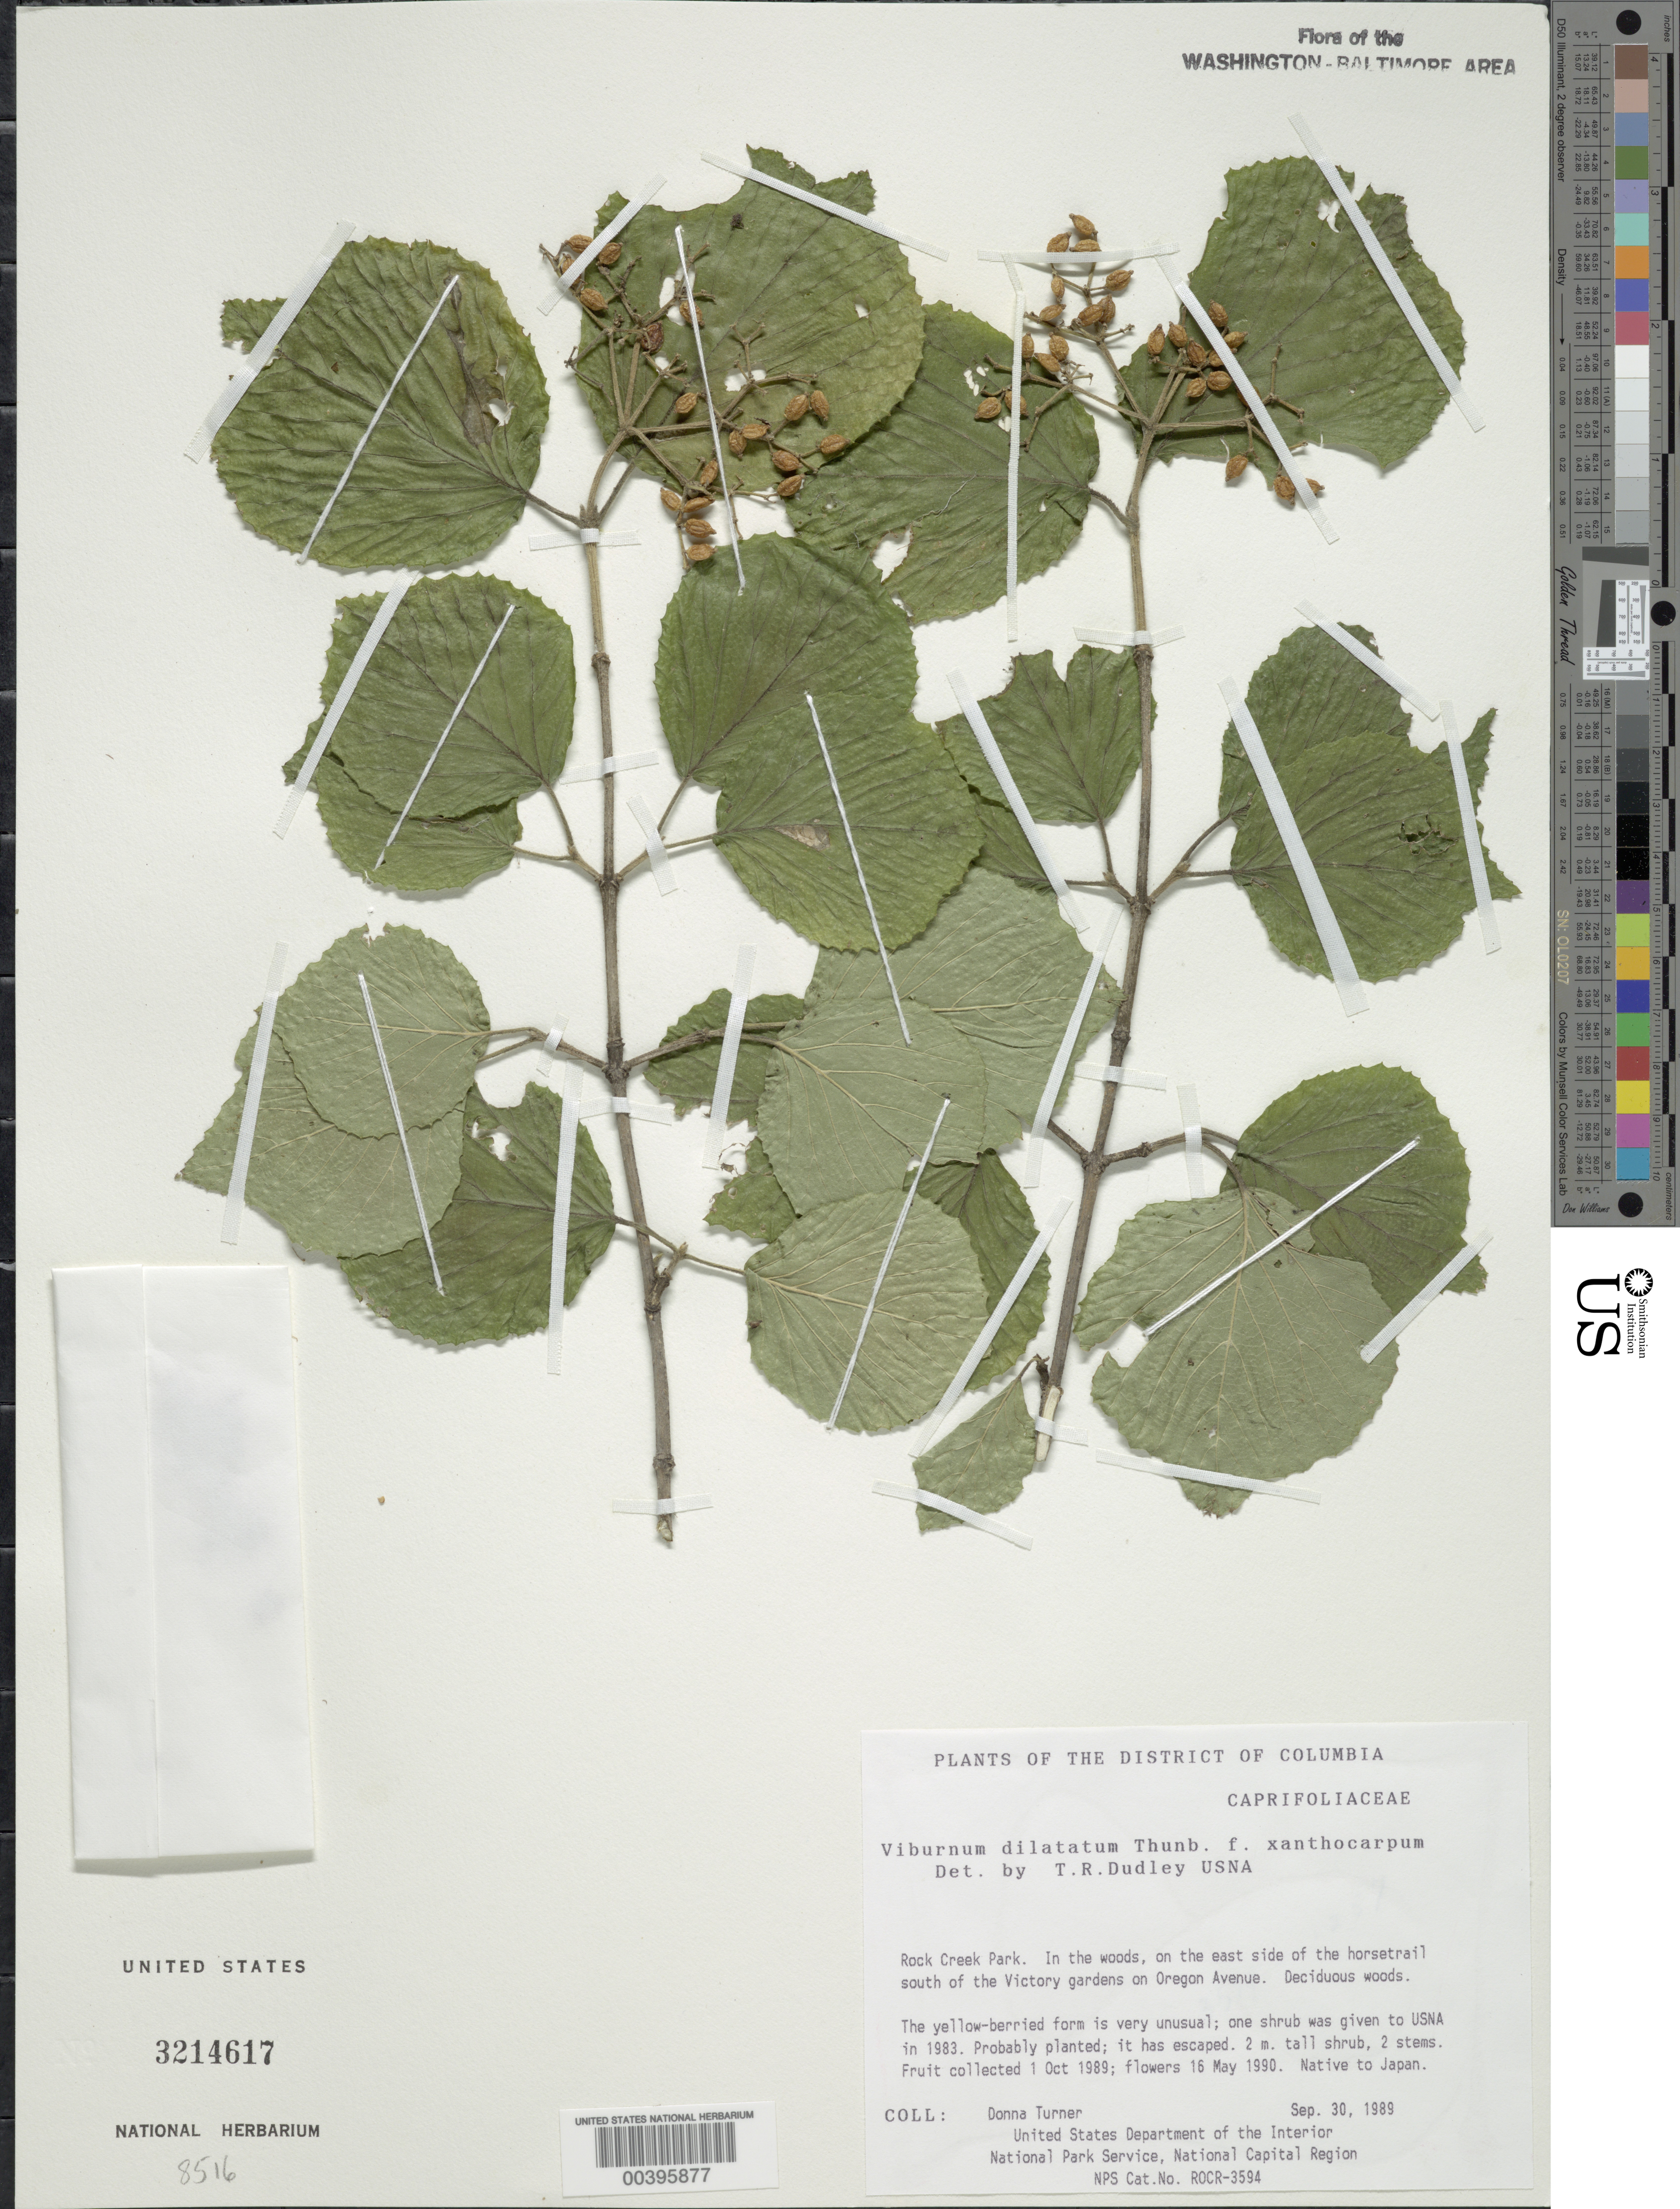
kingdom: Plantae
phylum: Tracheophyta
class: Magnoliopsida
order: Dipsacales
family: Viburnaceae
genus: Viburnum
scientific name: Viburnum dilatatum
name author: Thunb.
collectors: D. Turner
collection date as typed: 30 Sep 1989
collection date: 1989-09-30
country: United States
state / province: District of Columbia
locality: Rock Creek Park, S of Victory gardens on Oregon Ave. Rock Creek Park & vicinity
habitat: Deciduous woods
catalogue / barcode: US 3214617